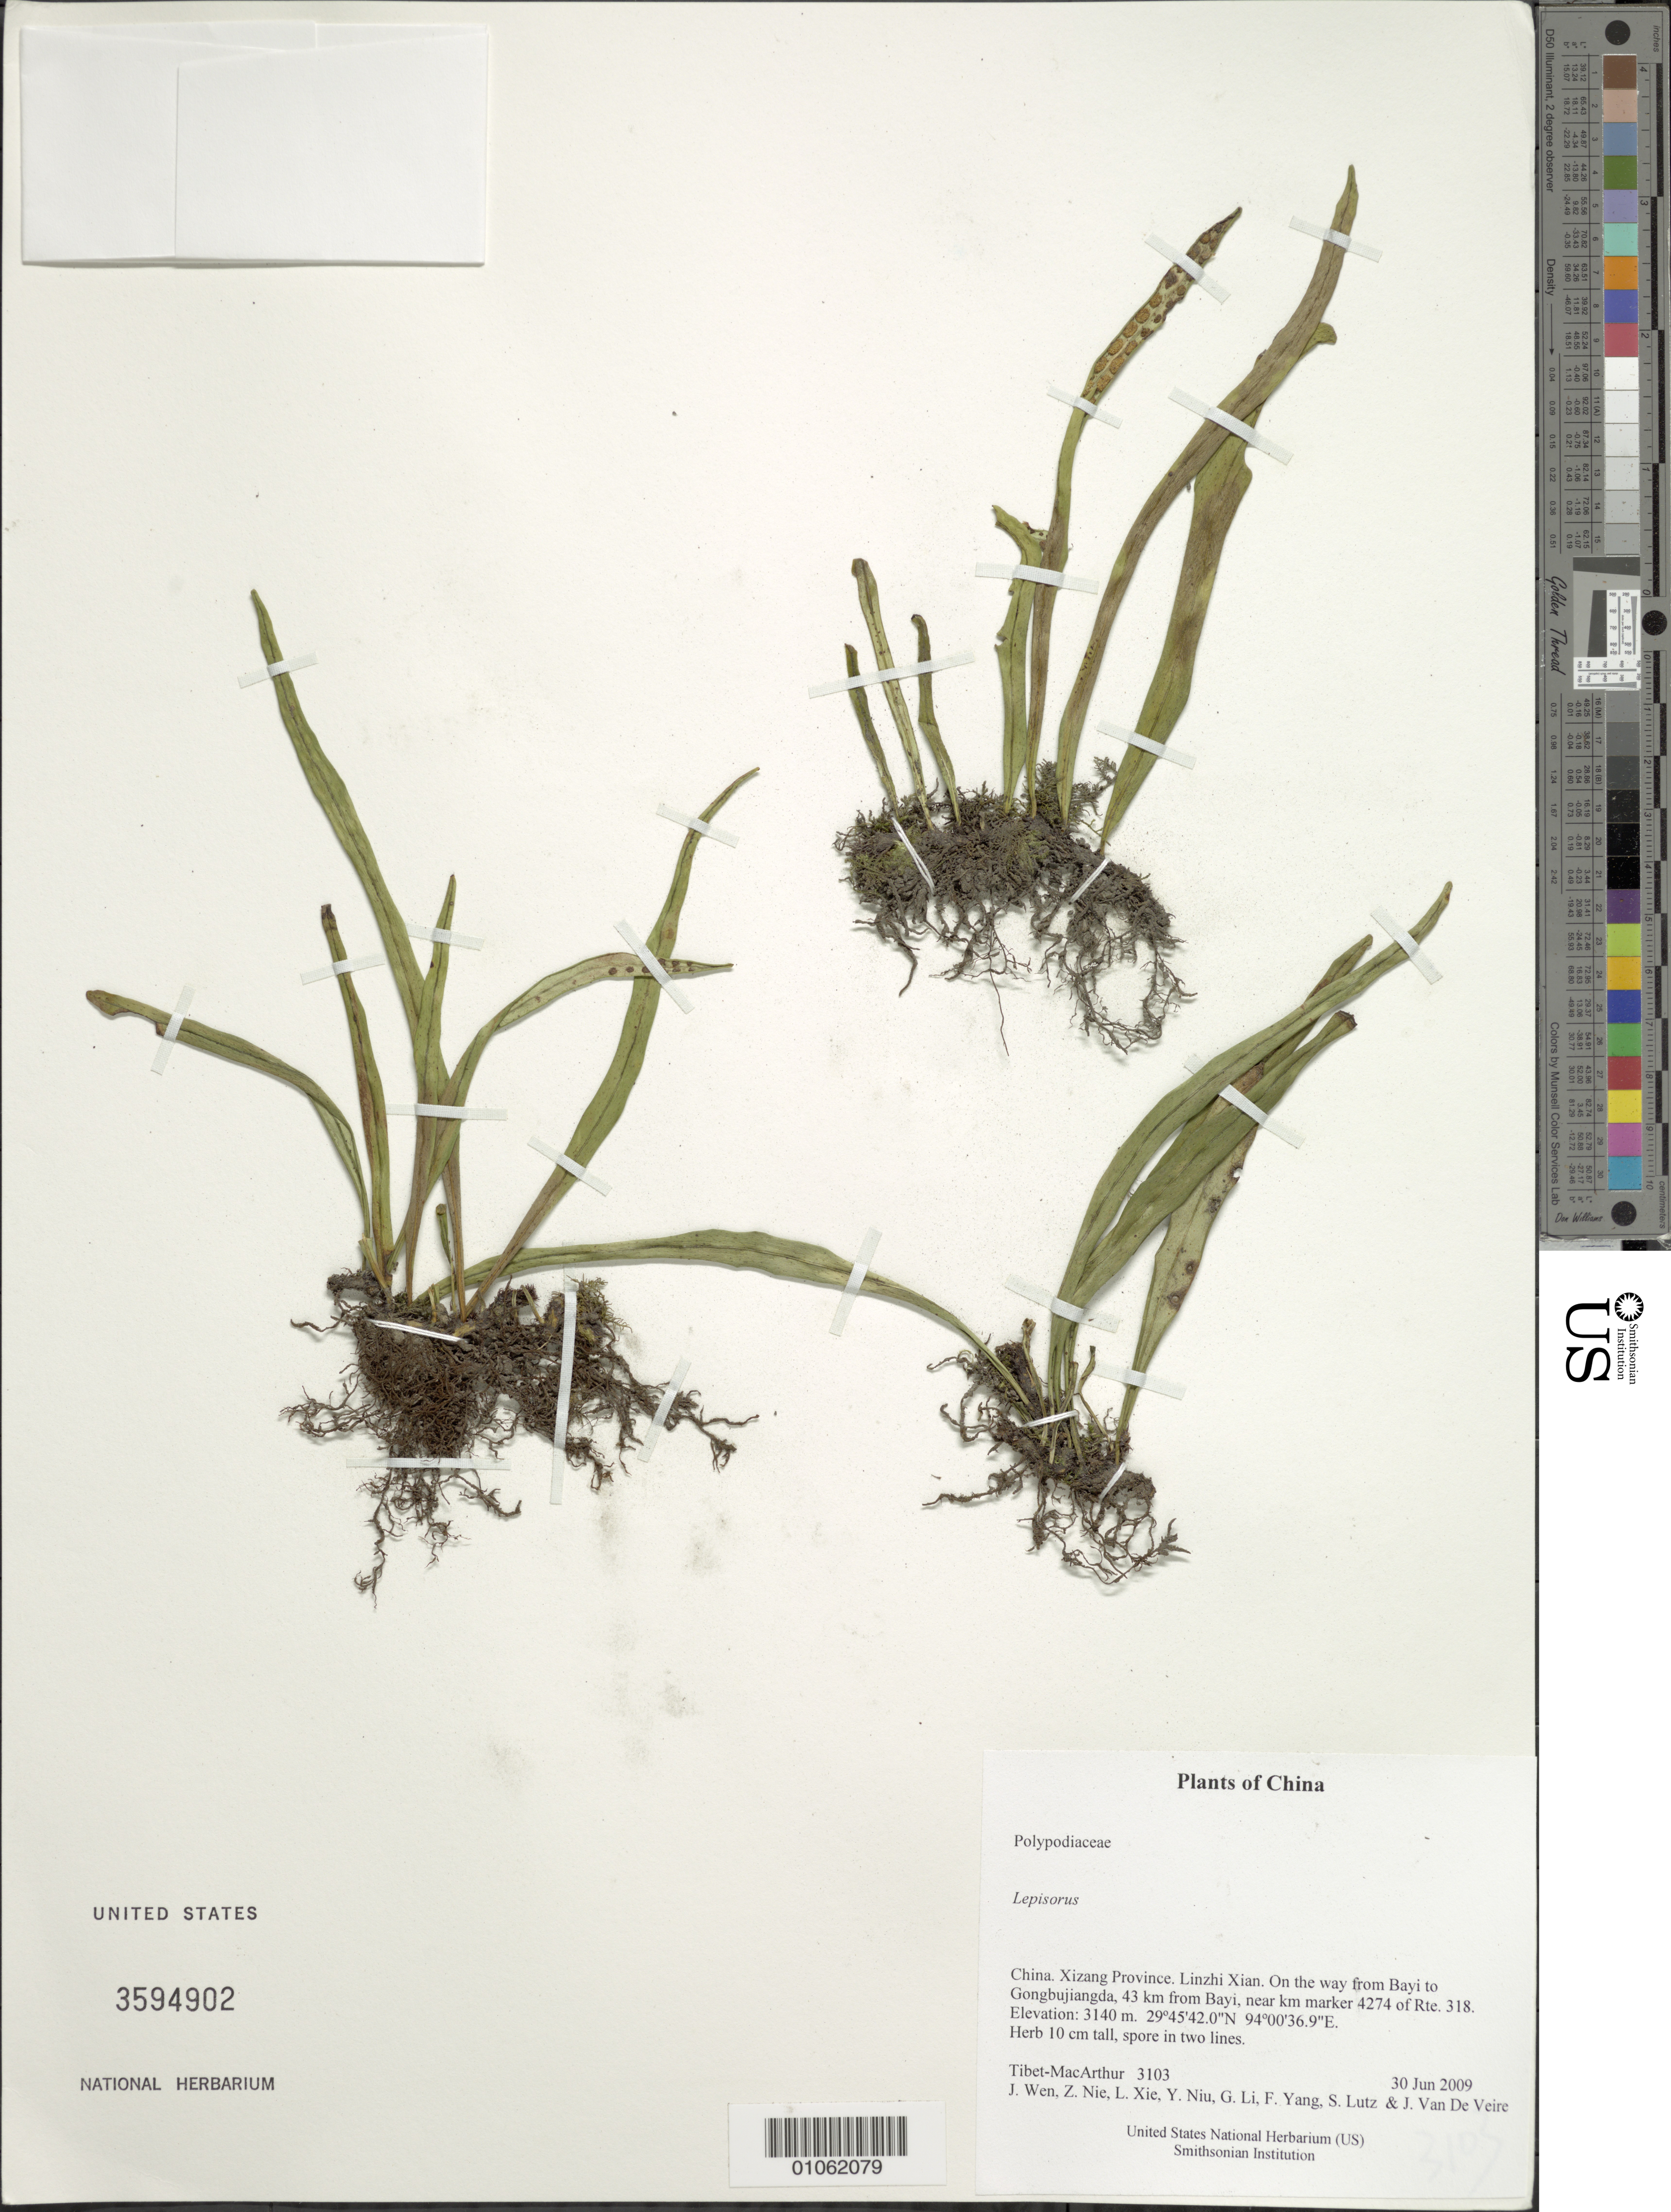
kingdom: Plantae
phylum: Tracheophyta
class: Polypodiopsida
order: Polypodiales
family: Polypodiaceae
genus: Lepisorus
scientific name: Lepisorus sp.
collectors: Tibet-MacArthur, J. Wen, Z. Nie, L. Xie, Y. Niu, G. Li, F. Yang, S. Lutz & J. Van De Veire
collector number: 3103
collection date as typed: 30 Jun 2009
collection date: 2009-06-30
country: China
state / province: Xizang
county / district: Linzhi Xian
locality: On the way from Bayi to Gongbujiangda, 43 km from Bayi, near km marker 4274 of Rte. 318.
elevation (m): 3140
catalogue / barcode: US 3594902